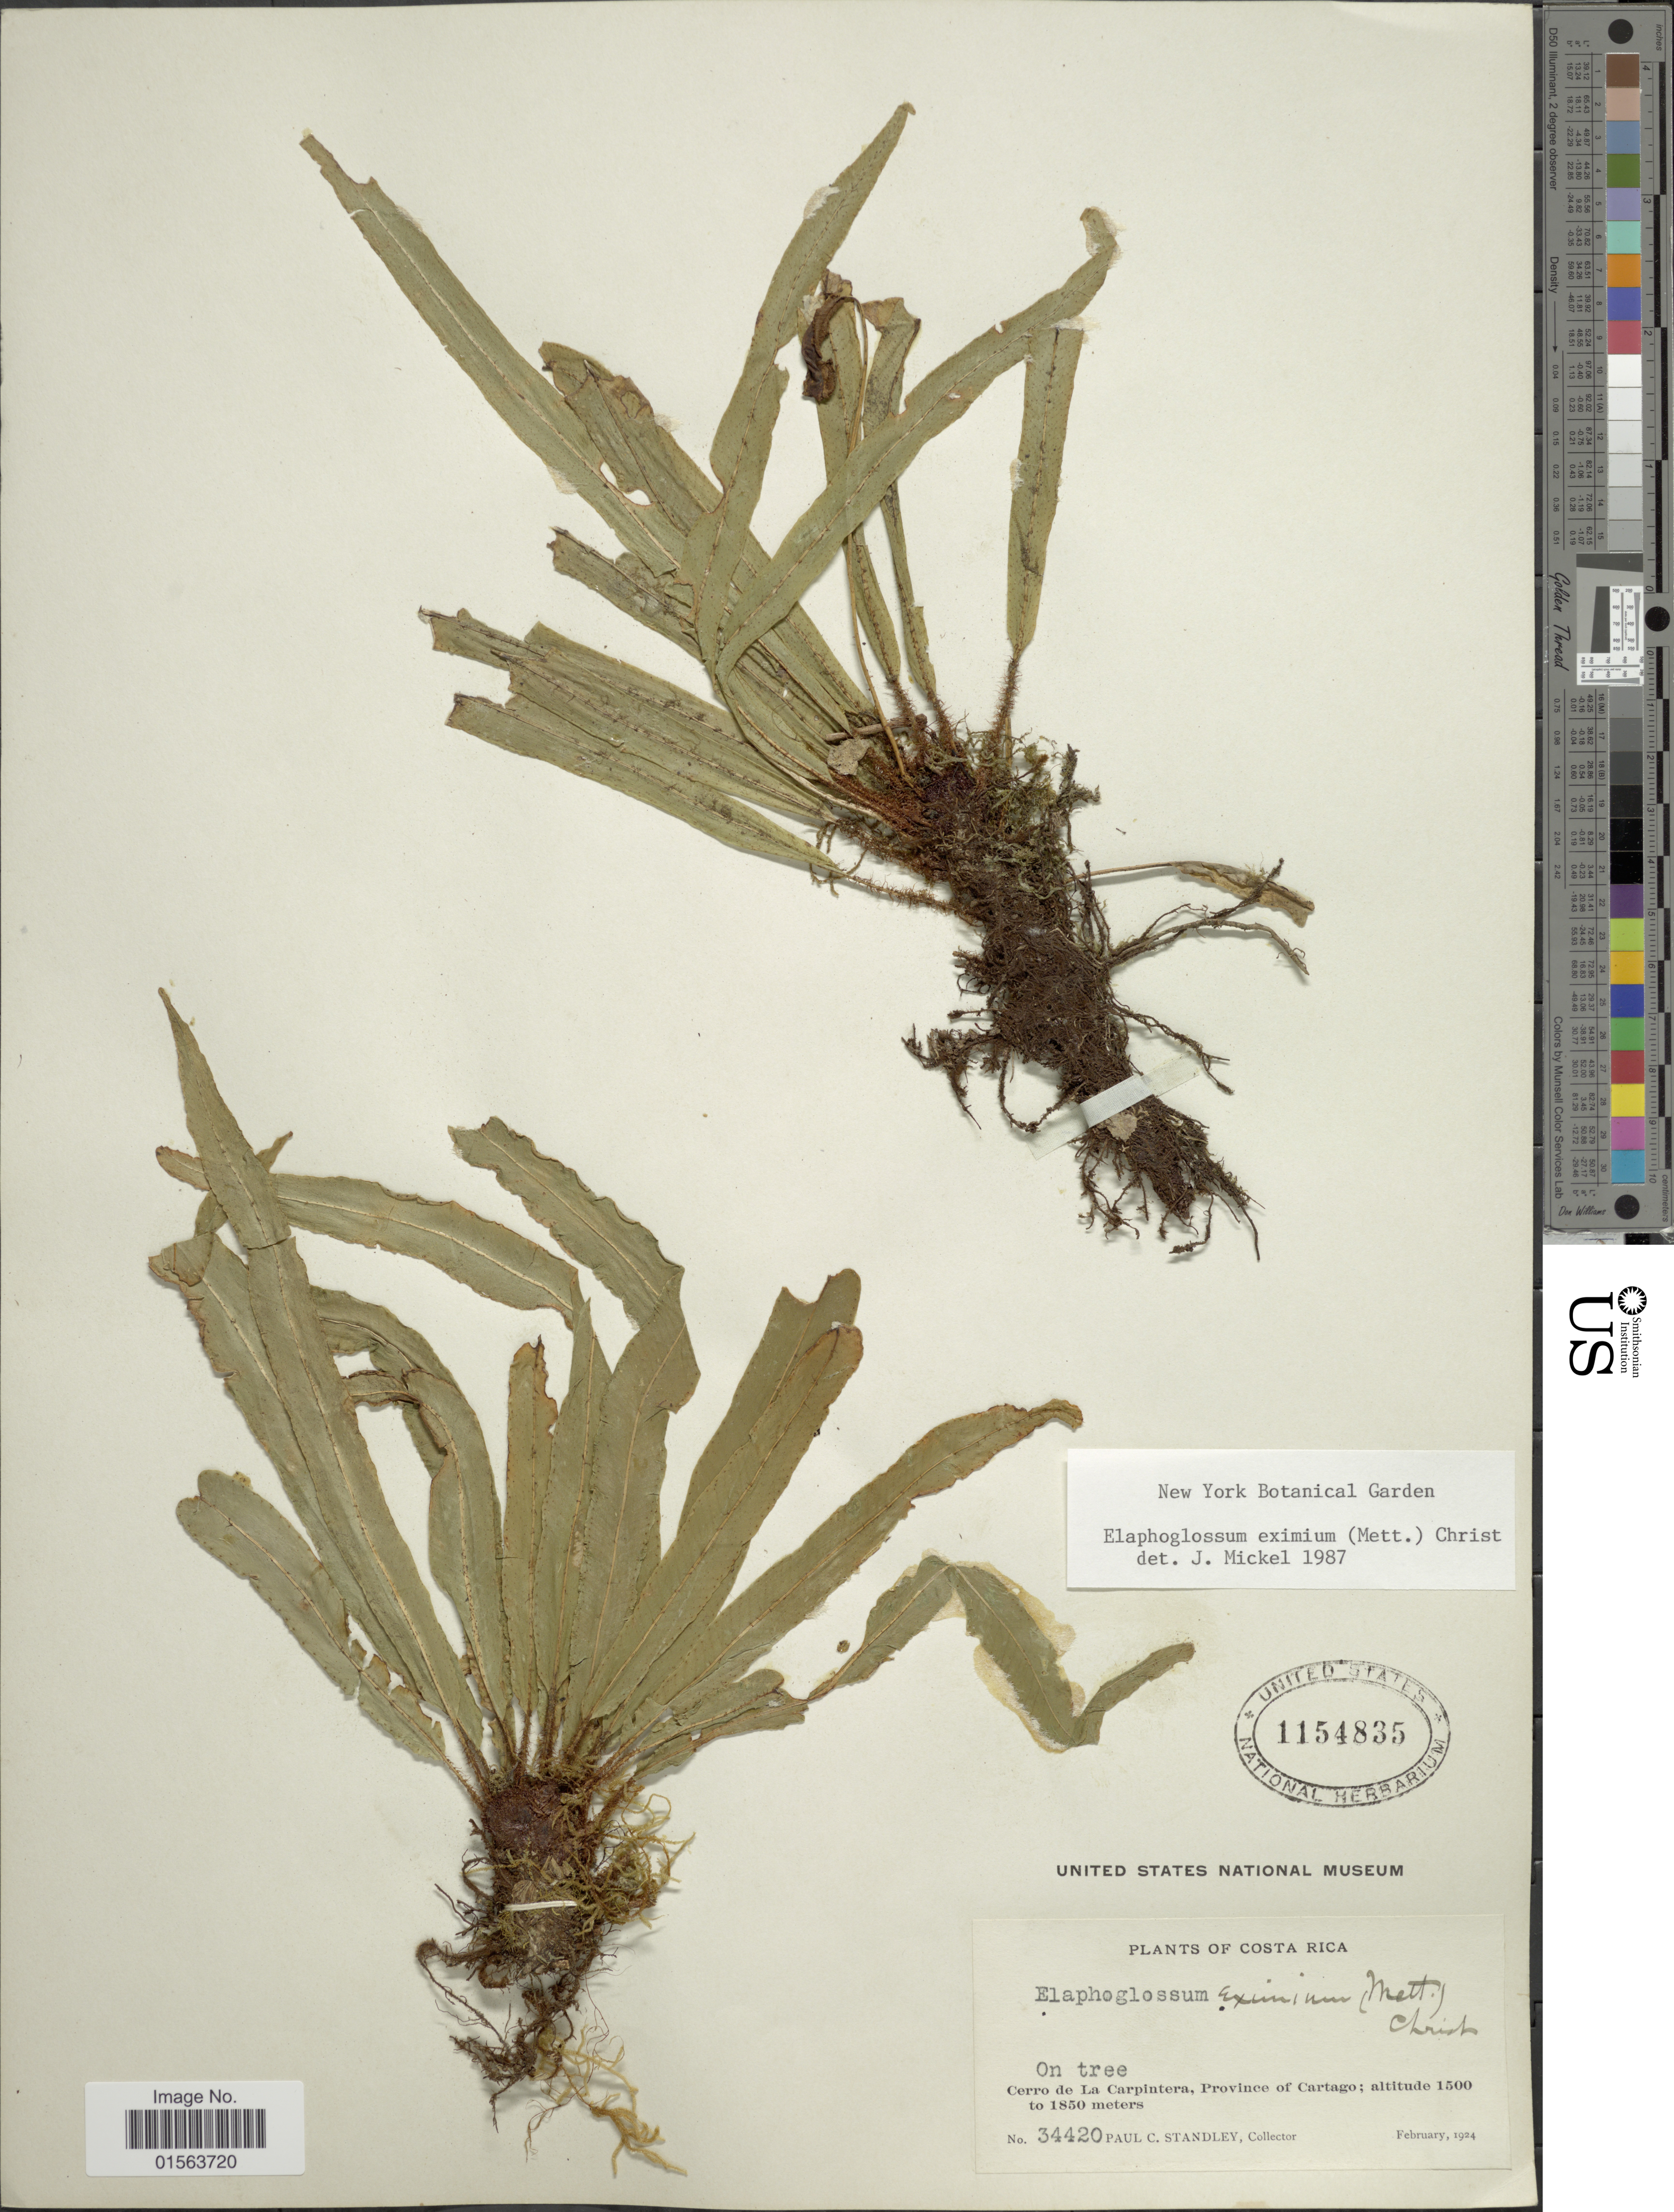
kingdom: Plantae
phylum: Tracheophyta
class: Polypodiopsida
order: Polypodiales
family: Dryopteridaceae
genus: Elaphoglossum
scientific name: Elaphoglossum eximium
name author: (Mett.) Christ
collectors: P. C. Standley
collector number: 34420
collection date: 1924-02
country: Costa Rica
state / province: Cartago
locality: Cerro de La Carpintera, Province of Cartago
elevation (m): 1500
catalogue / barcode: US 1154835